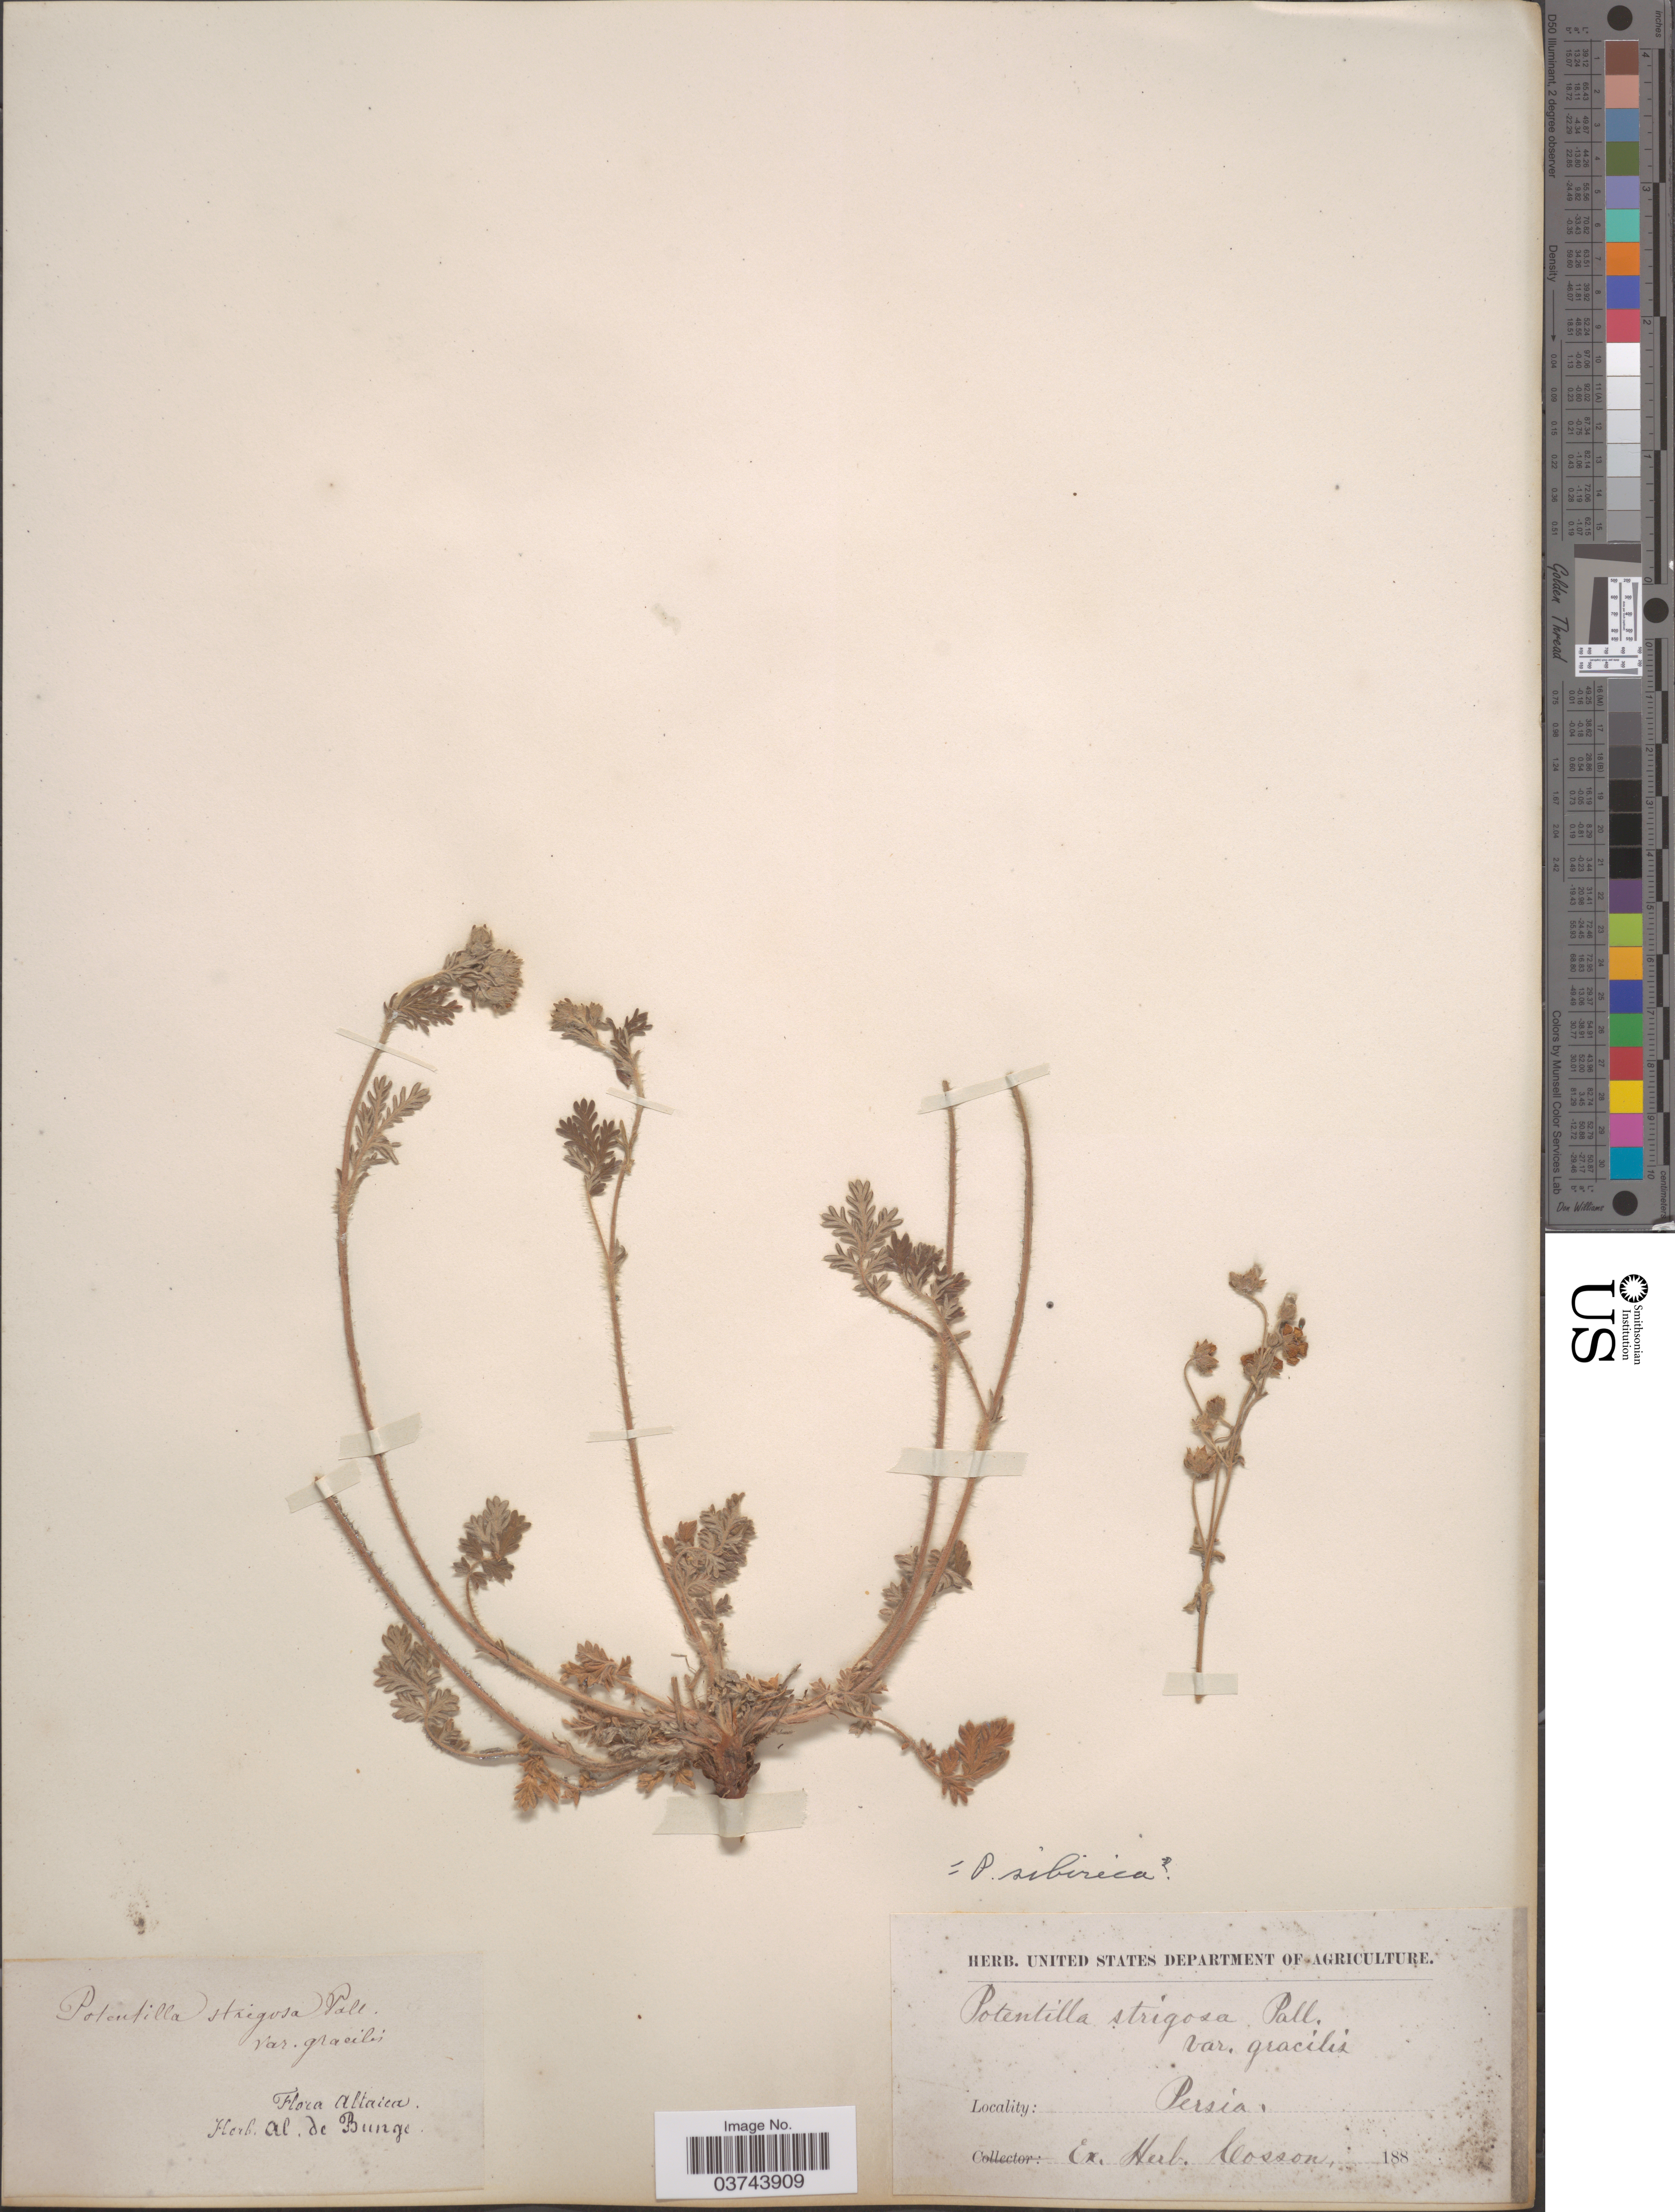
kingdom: Plantae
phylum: Tracheophyta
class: Magnoliopsida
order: Rosales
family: Rosaceae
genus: Potentilla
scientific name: Potentilla sibirica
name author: Th. Wolf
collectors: ex herb. Cosson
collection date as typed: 188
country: Iran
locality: Altaica. Persia.